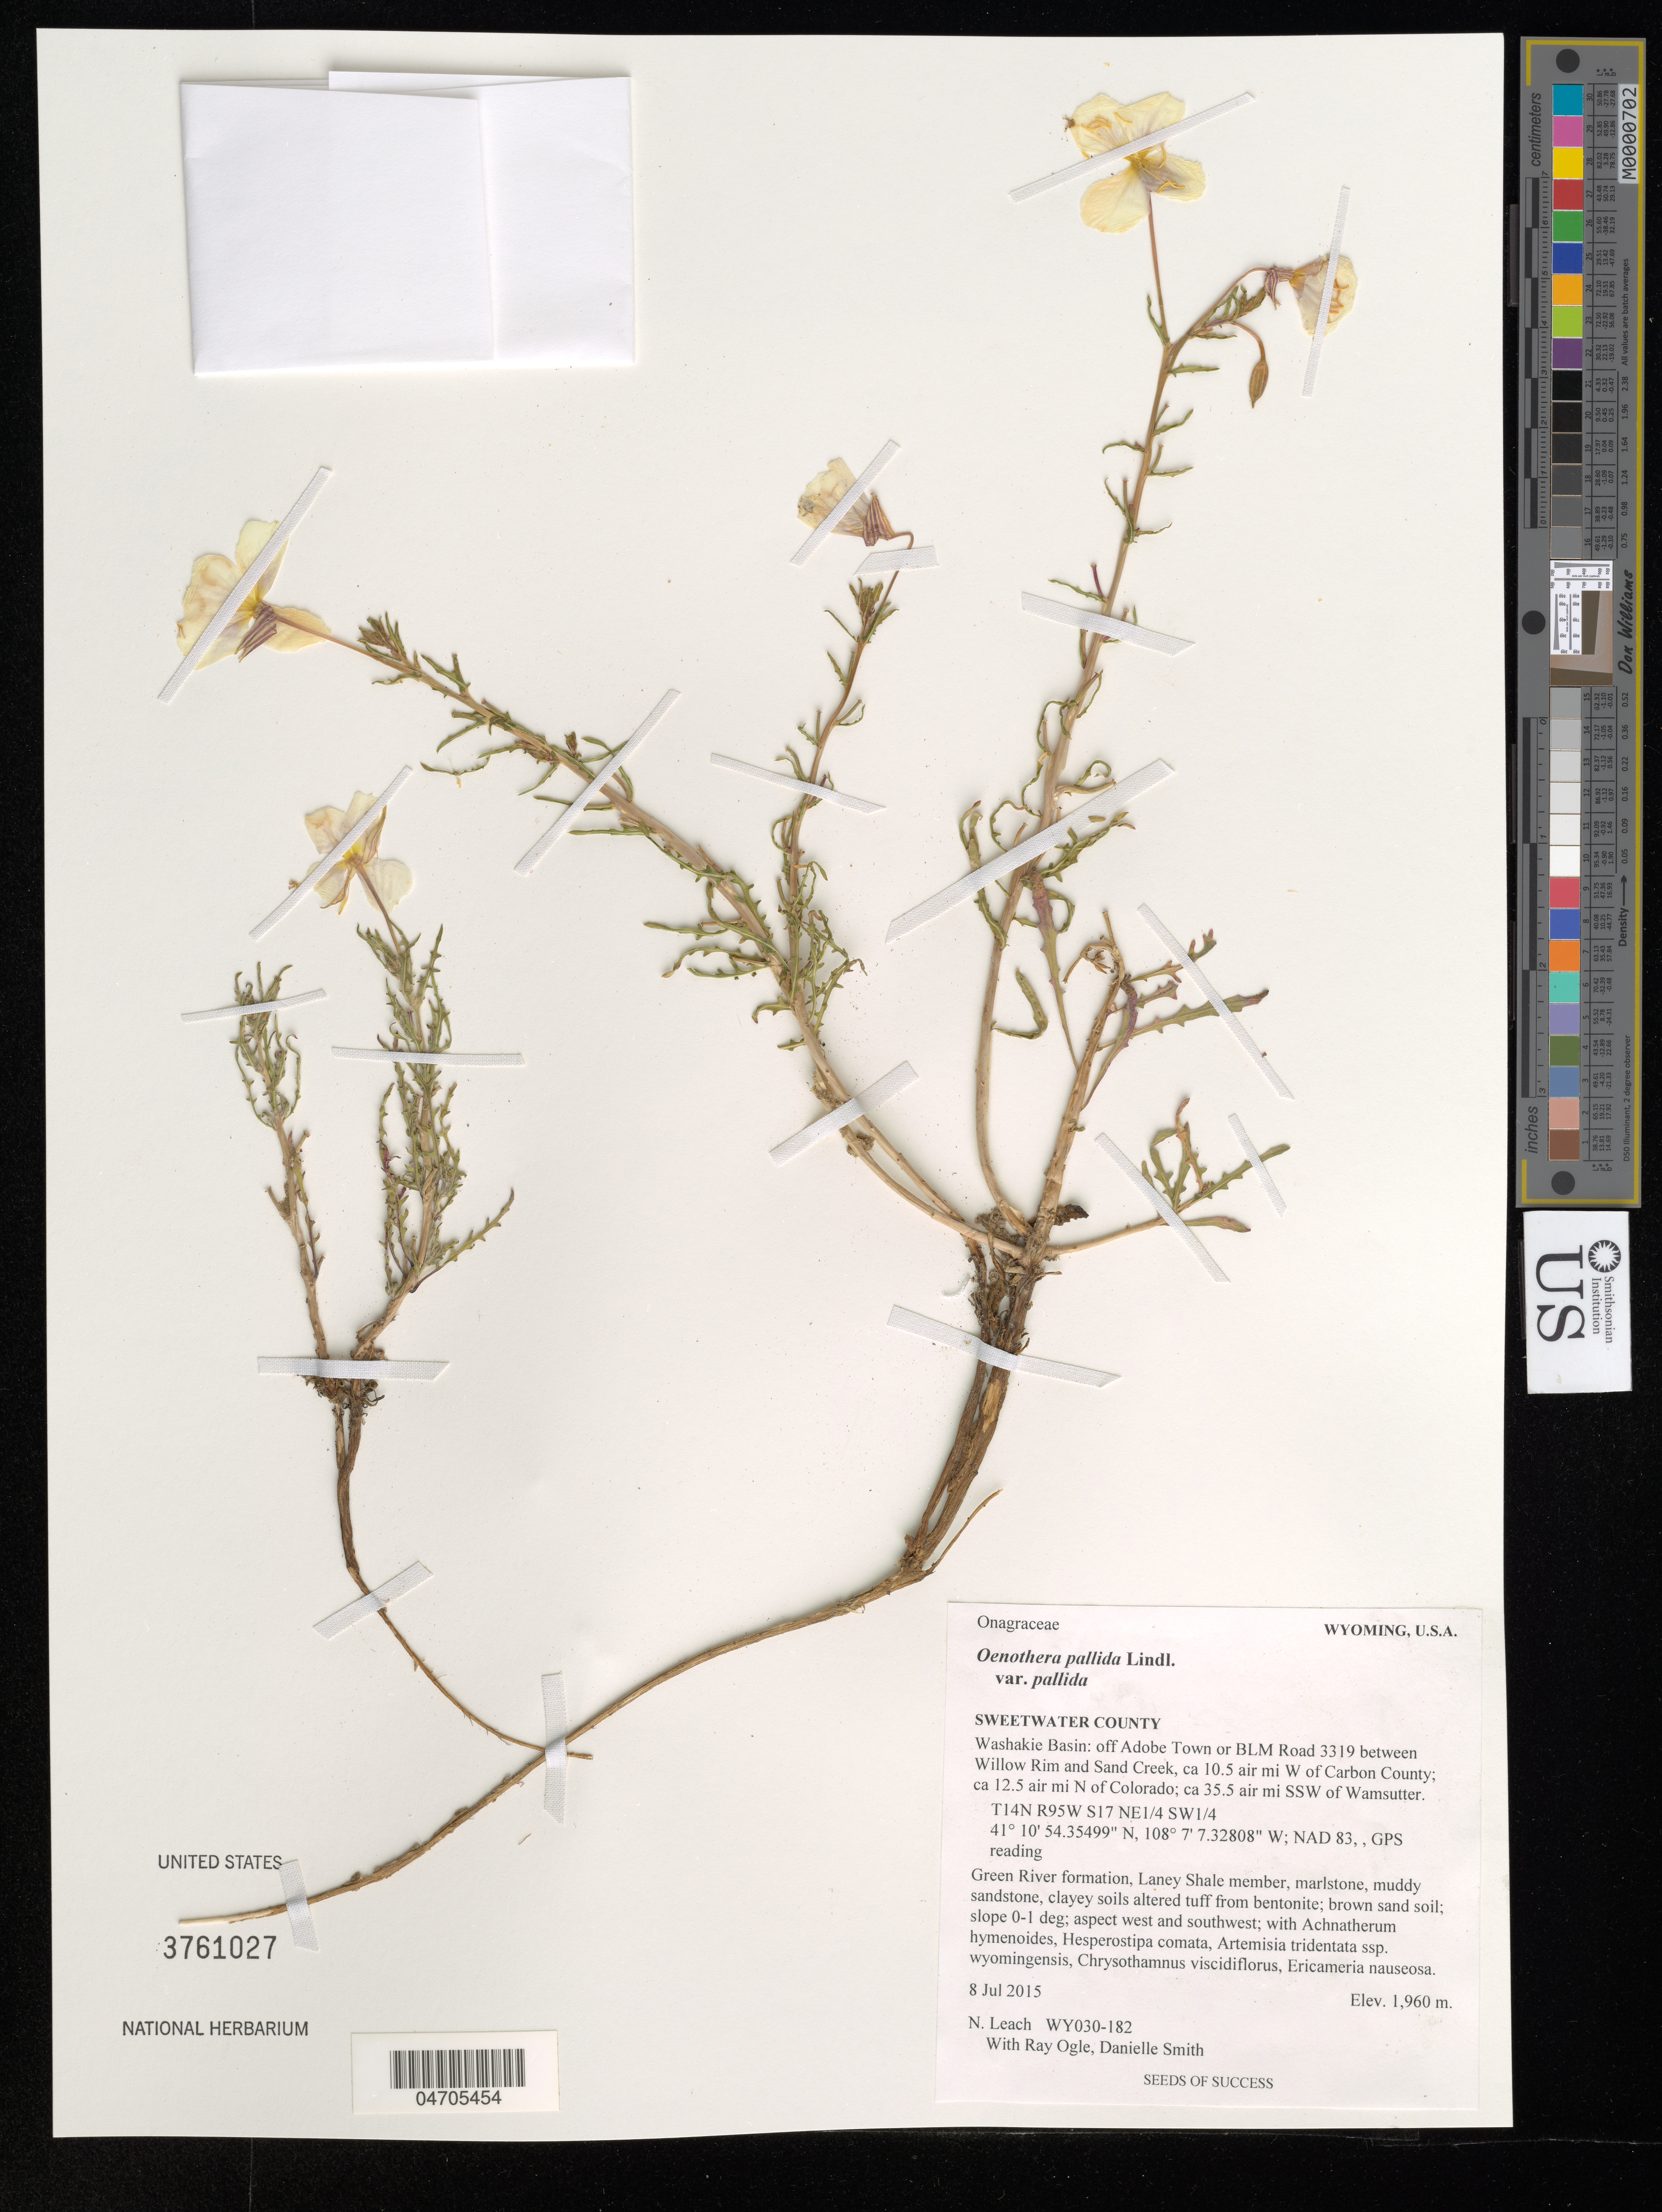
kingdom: Plantae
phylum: Tracheophyta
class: Magnoliopsida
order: Myrtales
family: Onagraceae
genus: Oenothera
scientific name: Oenothera pallida var. pallida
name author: Lindl.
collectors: N. Leach, R. Ogle & D. Smith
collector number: WY030-182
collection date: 2015-07-08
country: United States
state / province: Wyoming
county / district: Sweetwater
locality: Sweetwater County. Washakie Basin: off Adobe Town or BLM Road 3319 between Willow Rim and Sand Creek, ca 10.5 air mi W of Carbon County; ca 12.5 air mi N of Colorado; ca 35.5 air mi SSW of Wamsutter. T14N R95W S17 NE1/4 SW1/4.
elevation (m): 1960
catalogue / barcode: US 3761027